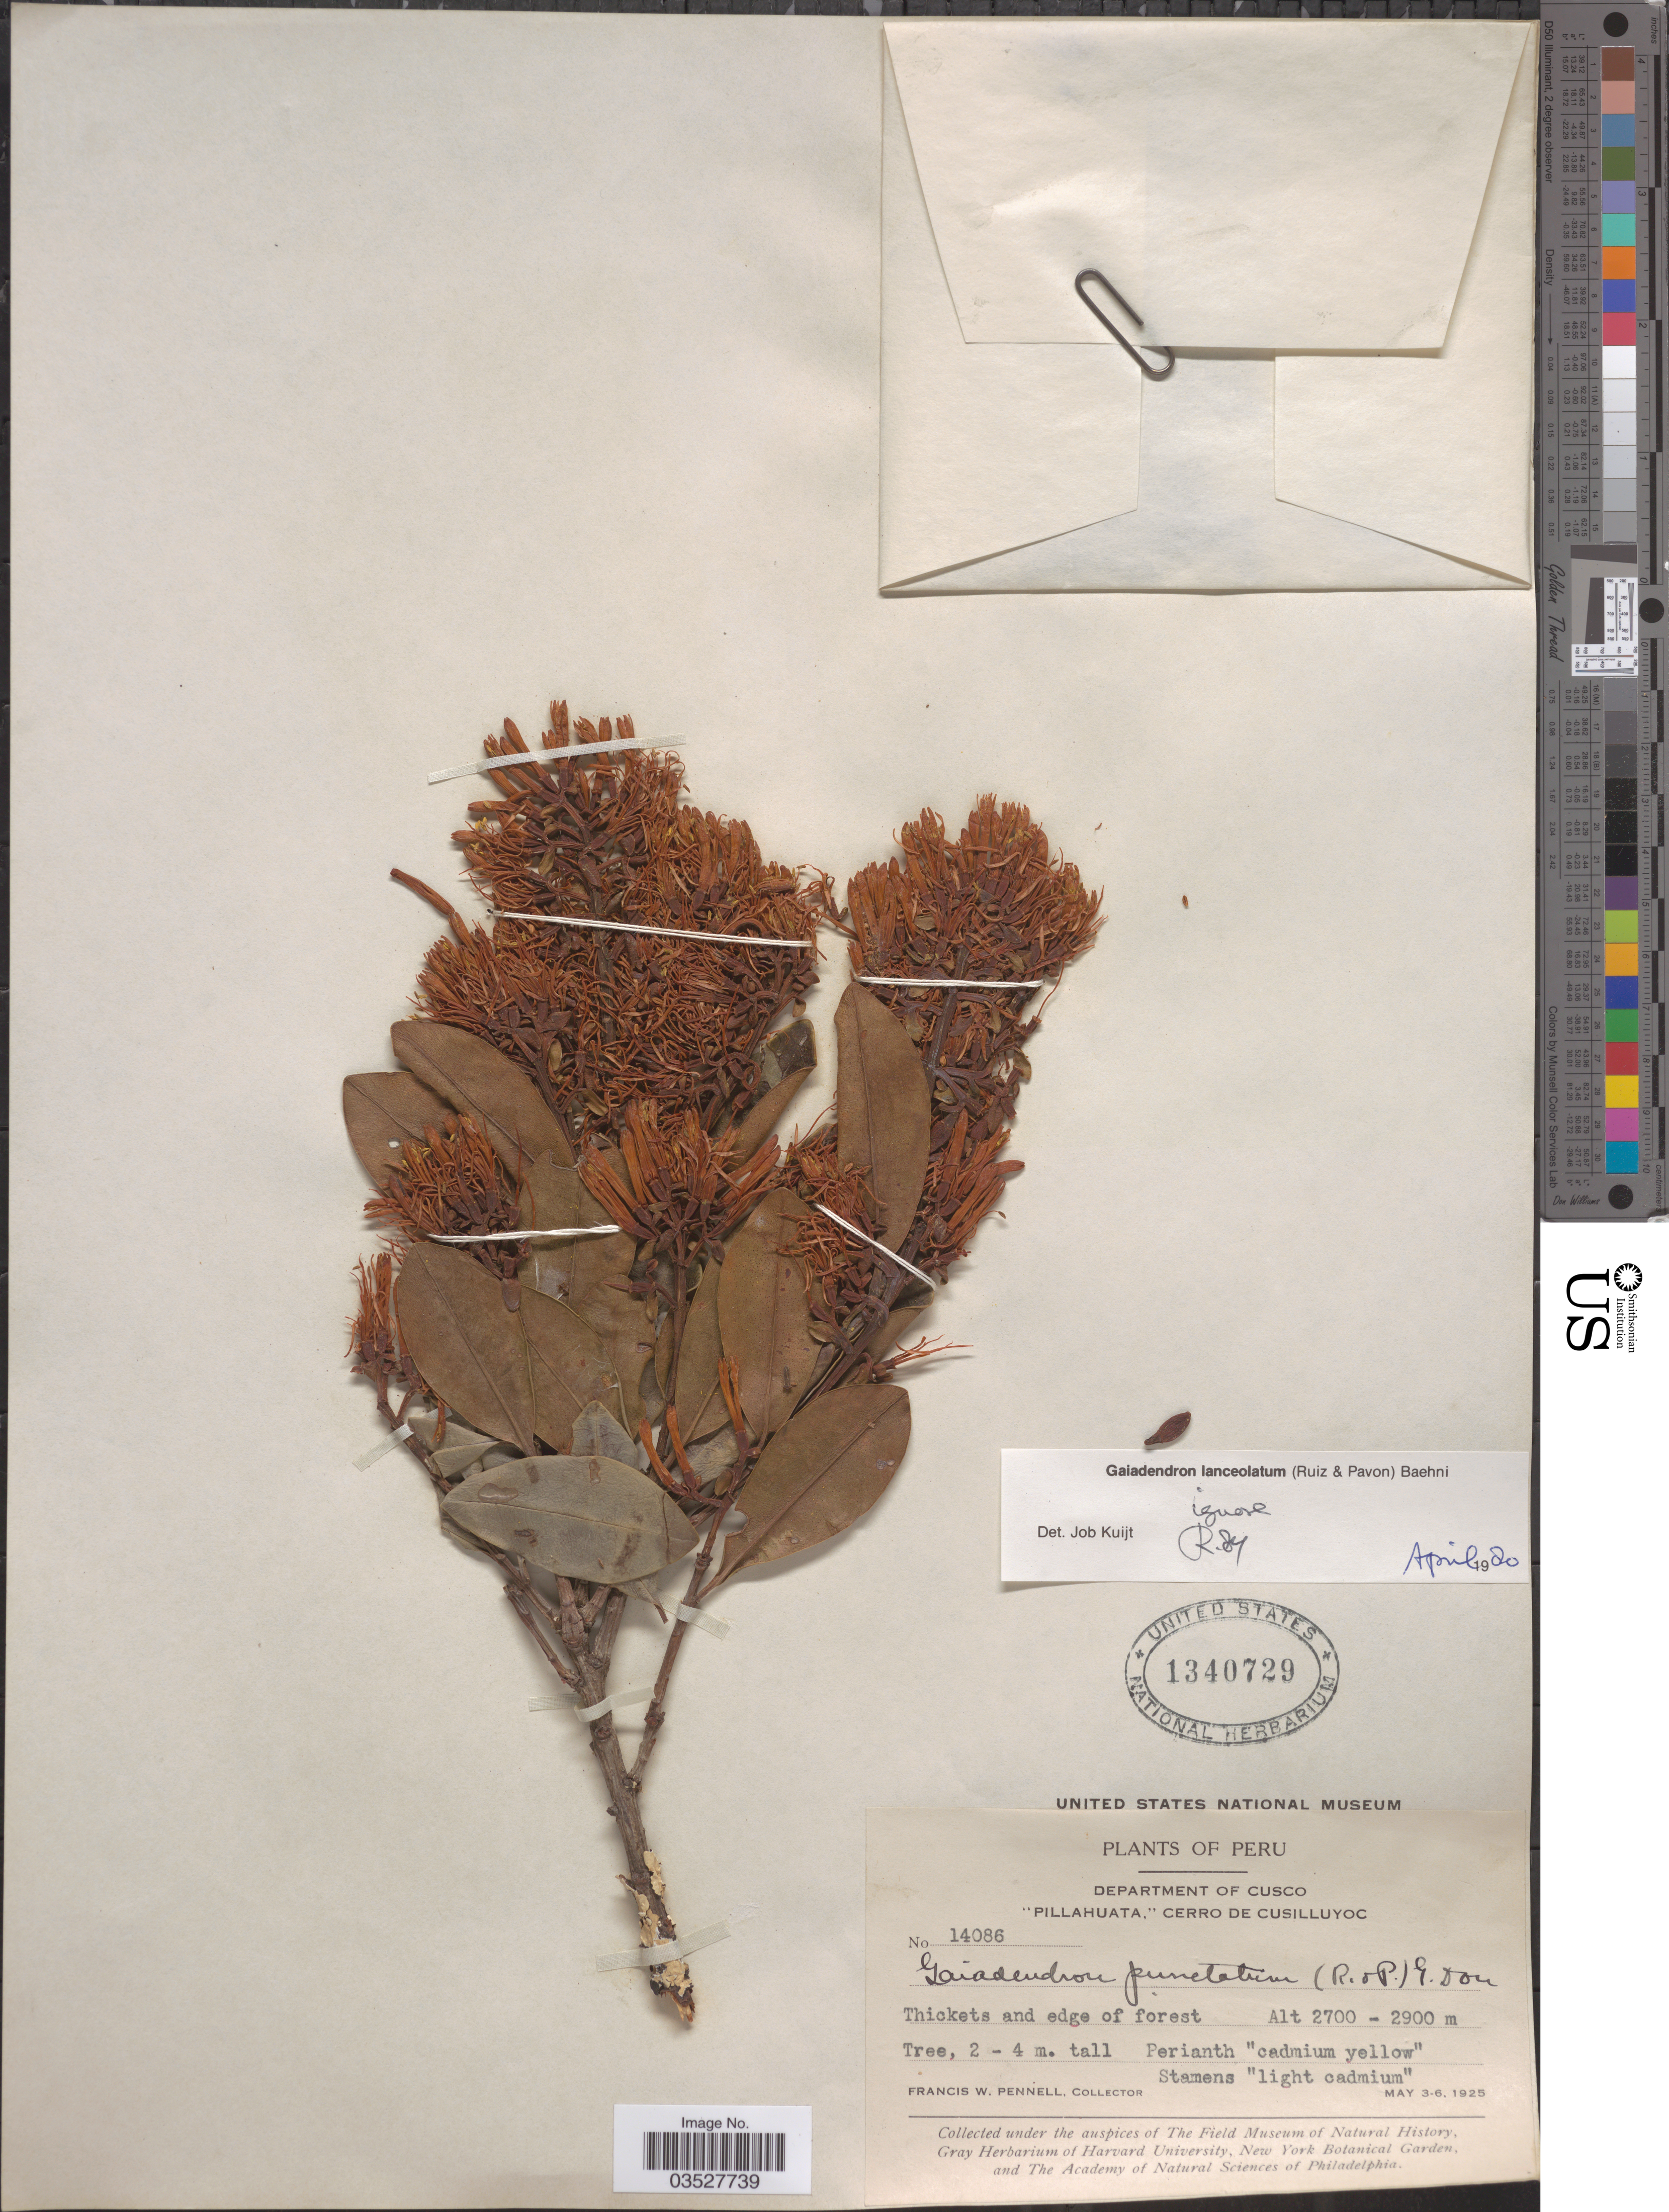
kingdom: Plantae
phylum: Tracheophyta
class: Magnoliopsida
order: Santalales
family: Loranthaceae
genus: Gaiadendron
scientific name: Gaiadendron punctatum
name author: (Ruiz & Pav.) G. Don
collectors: F. W. Pennell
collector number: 14086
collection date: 1925-05-03/1925-05-06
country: Peru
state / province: Cusco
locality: Department of Cusco. "Pillahuata," Cerro de Cusilluyoc.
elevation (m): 2700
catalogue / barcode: US 1340729